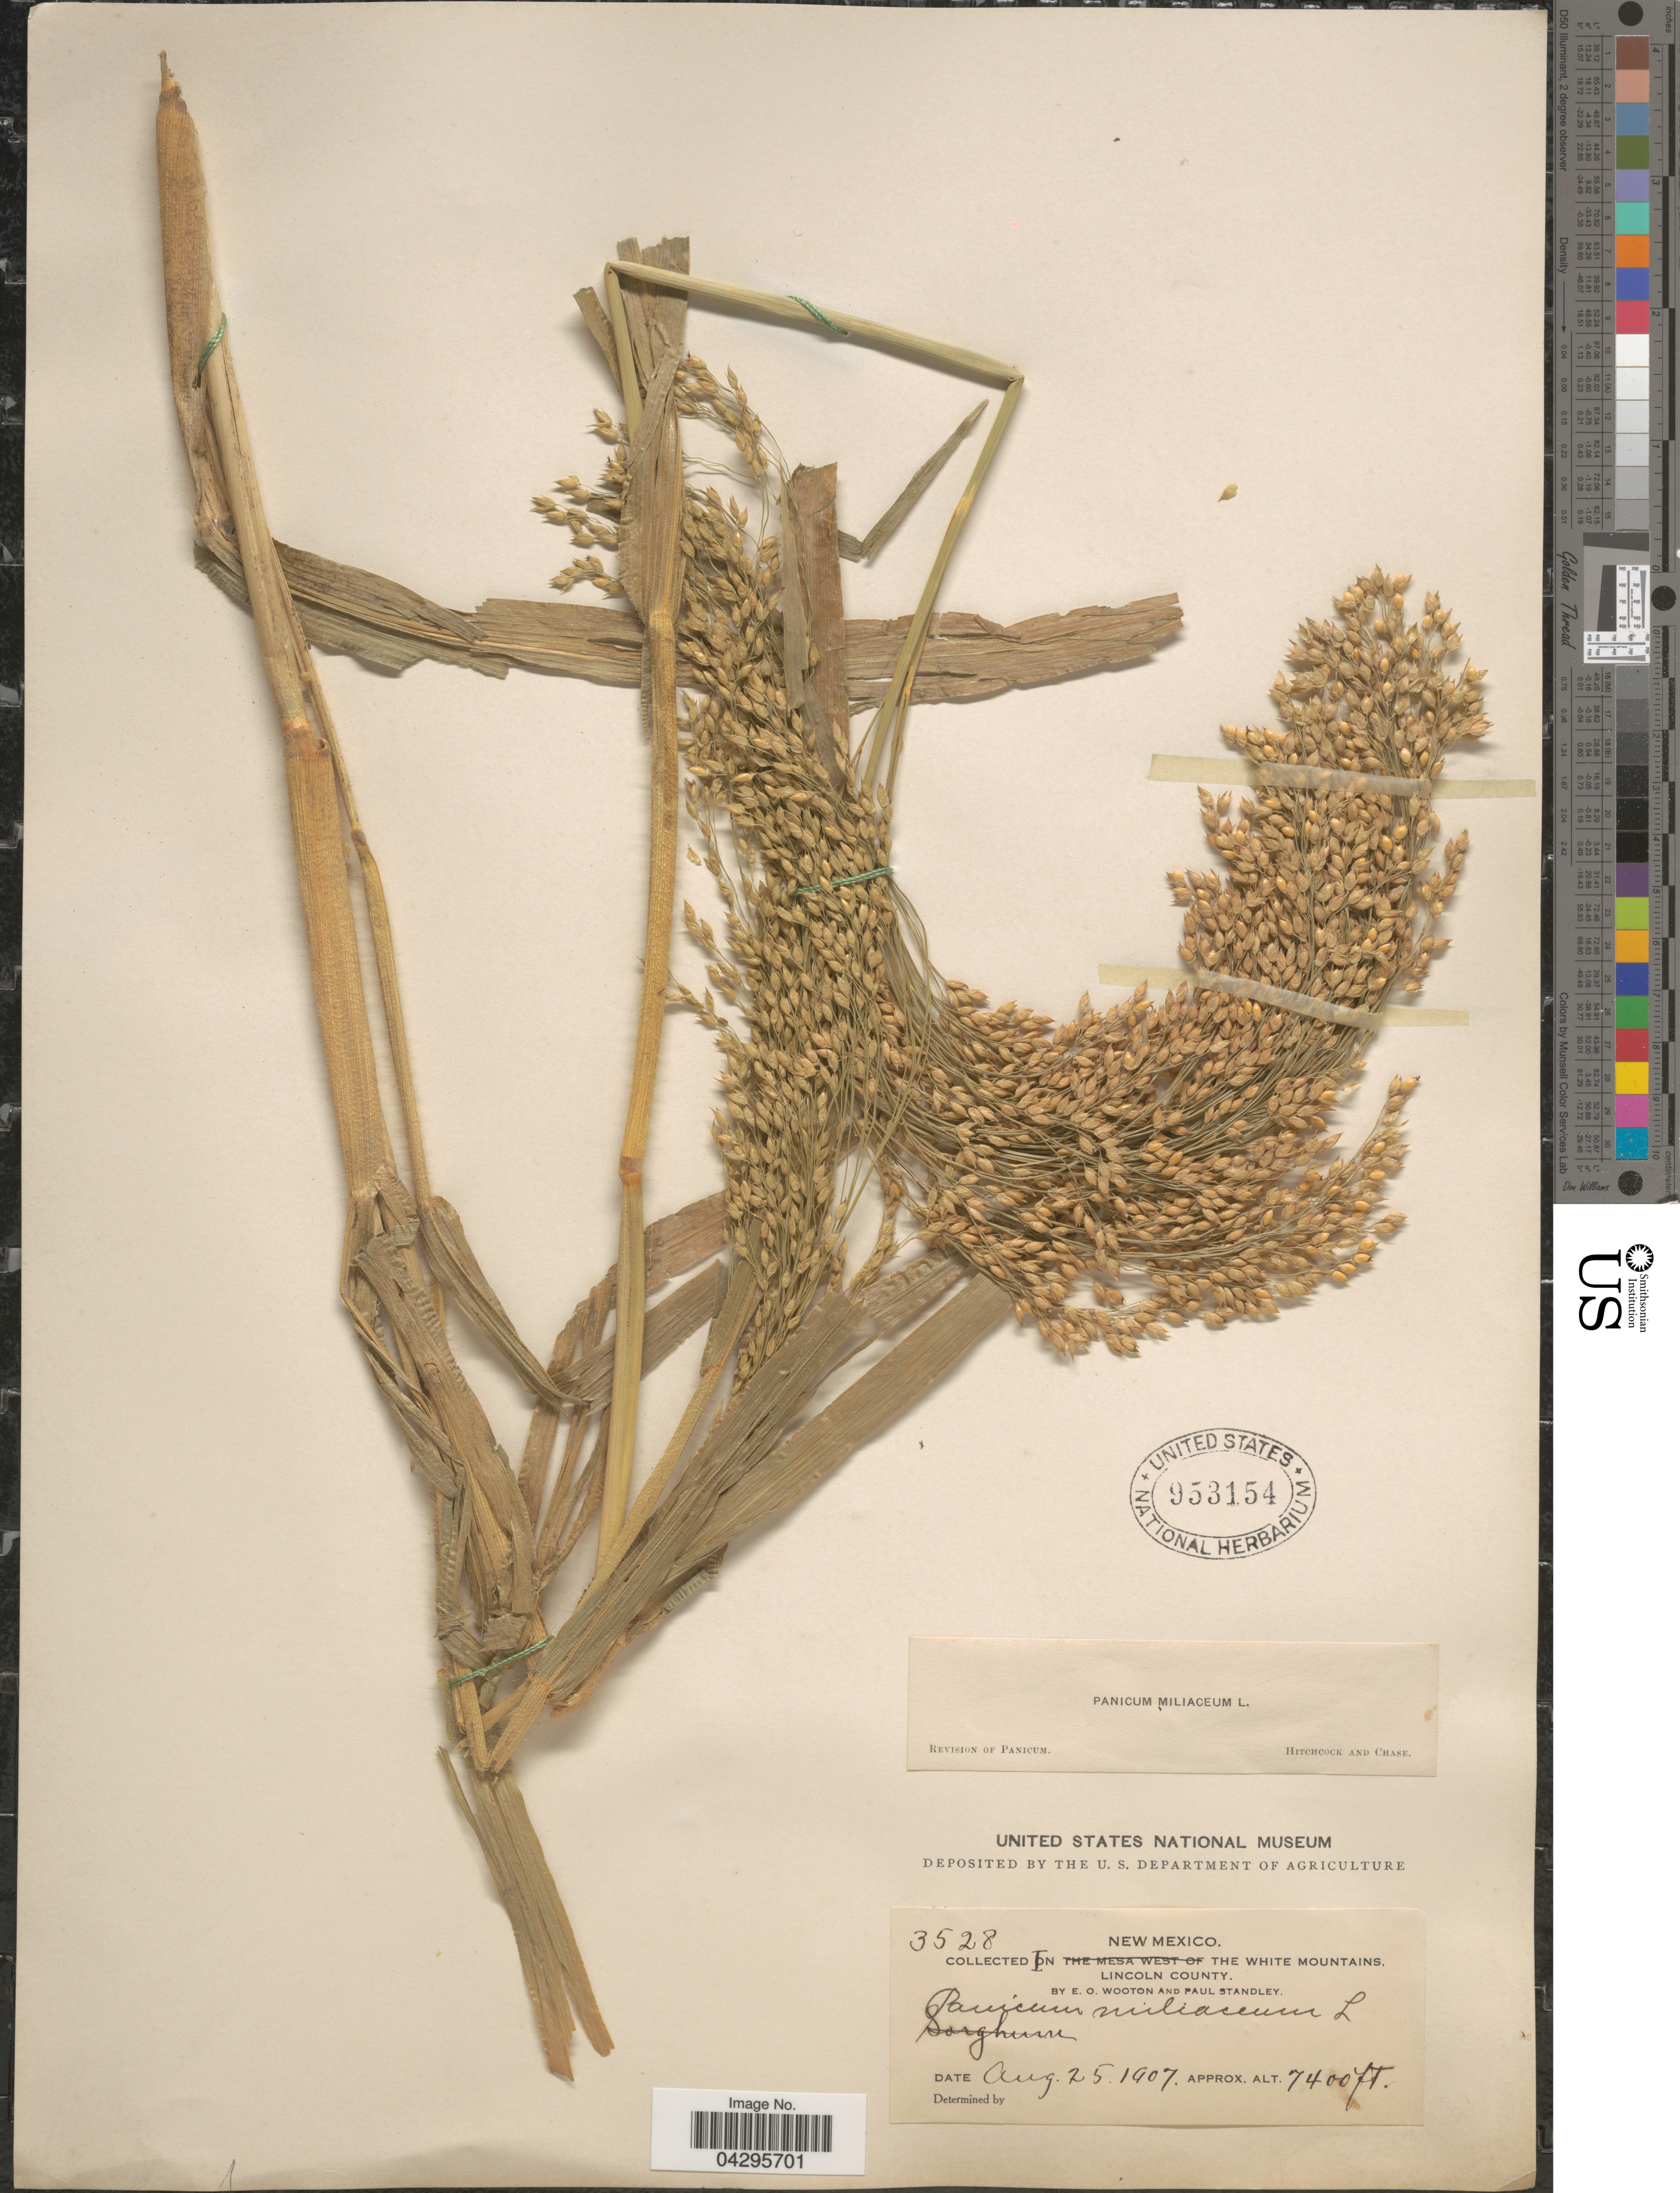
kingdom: Plantae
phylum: Tracheophyta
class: Liliopsida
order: Poales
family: Poaceae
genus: Panicum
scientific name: Panicum miliaceum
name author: L.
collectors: E. O. Wooton & P. C. Standley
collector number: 3528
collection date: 1907-08-25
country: United States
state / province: New Mexico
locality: In the White Mountains, Lincoln County.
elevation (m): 2256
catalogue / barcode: US 953154